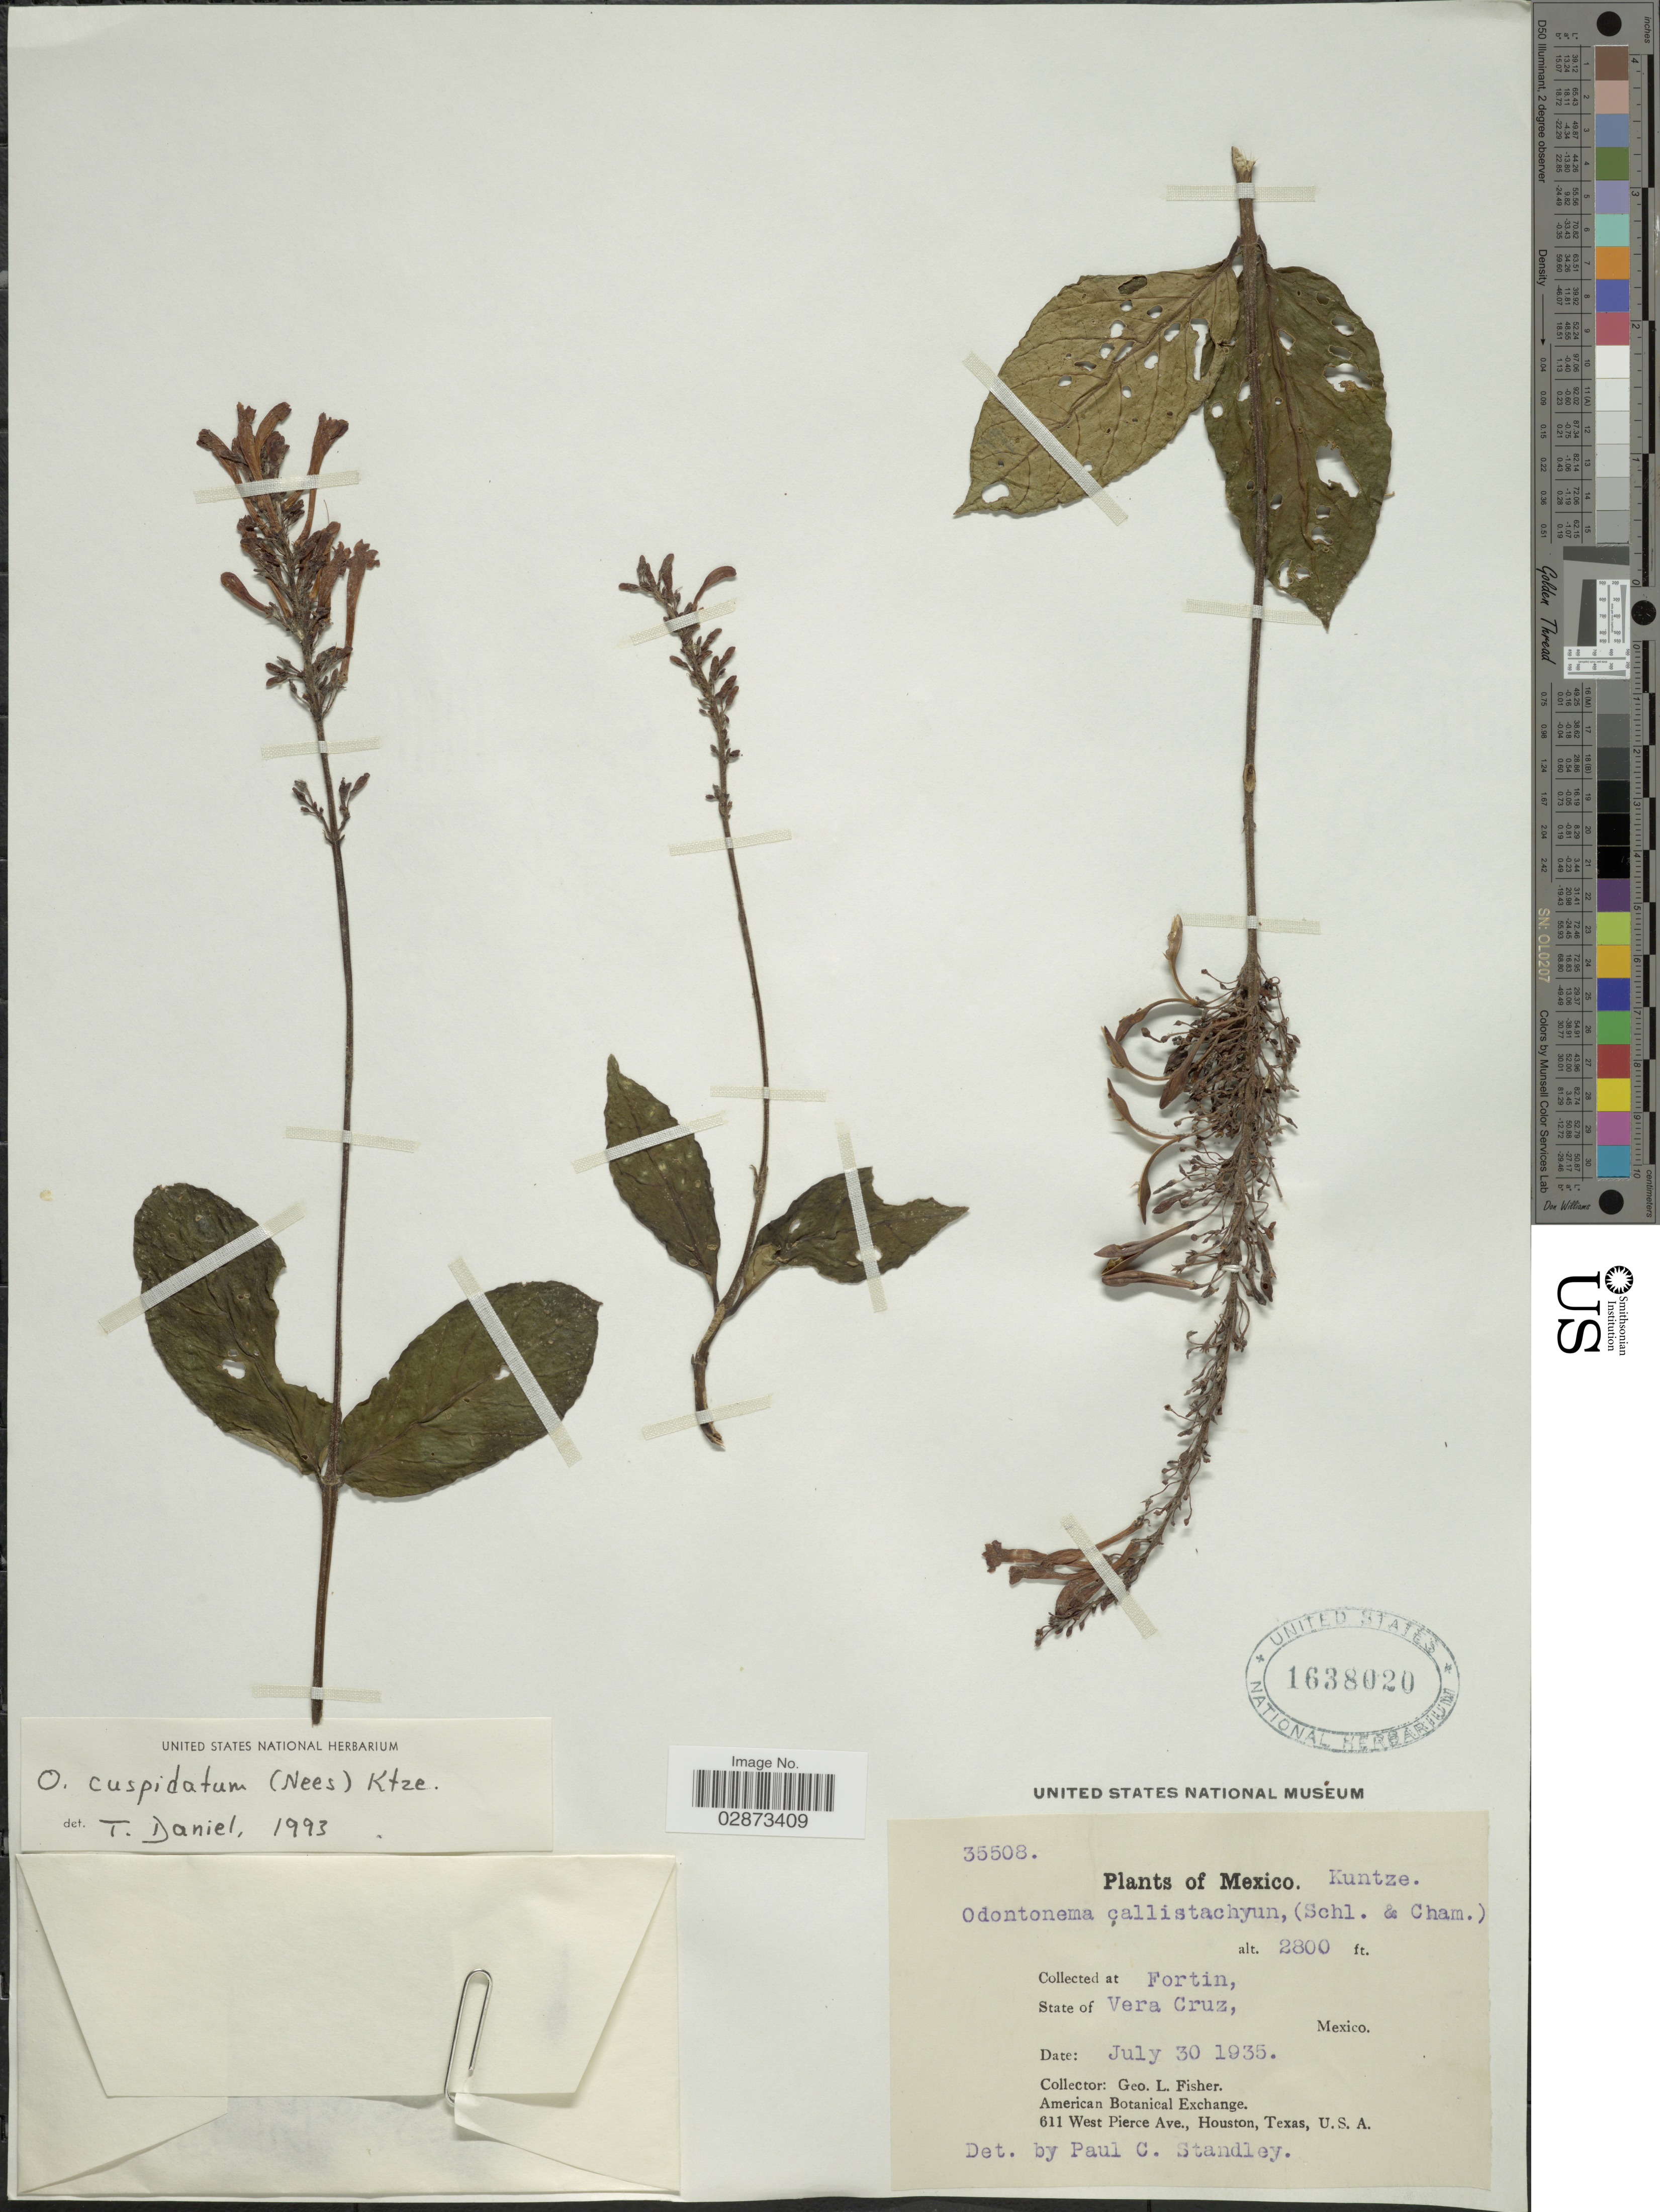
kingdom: Plantae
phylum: Tracheophyta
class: Magnoliopsida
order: Lamiales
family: Acanthaceae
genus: Odontonema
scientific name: Odontonema cuspidatum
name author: (Nees) Kuntze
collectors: G. L. Fisher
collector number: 35508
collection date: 1935-07-30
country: Mexico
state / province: Veracruz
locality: Fortin, State of Vera Cruz.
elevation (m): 853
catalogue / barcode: US 1638020